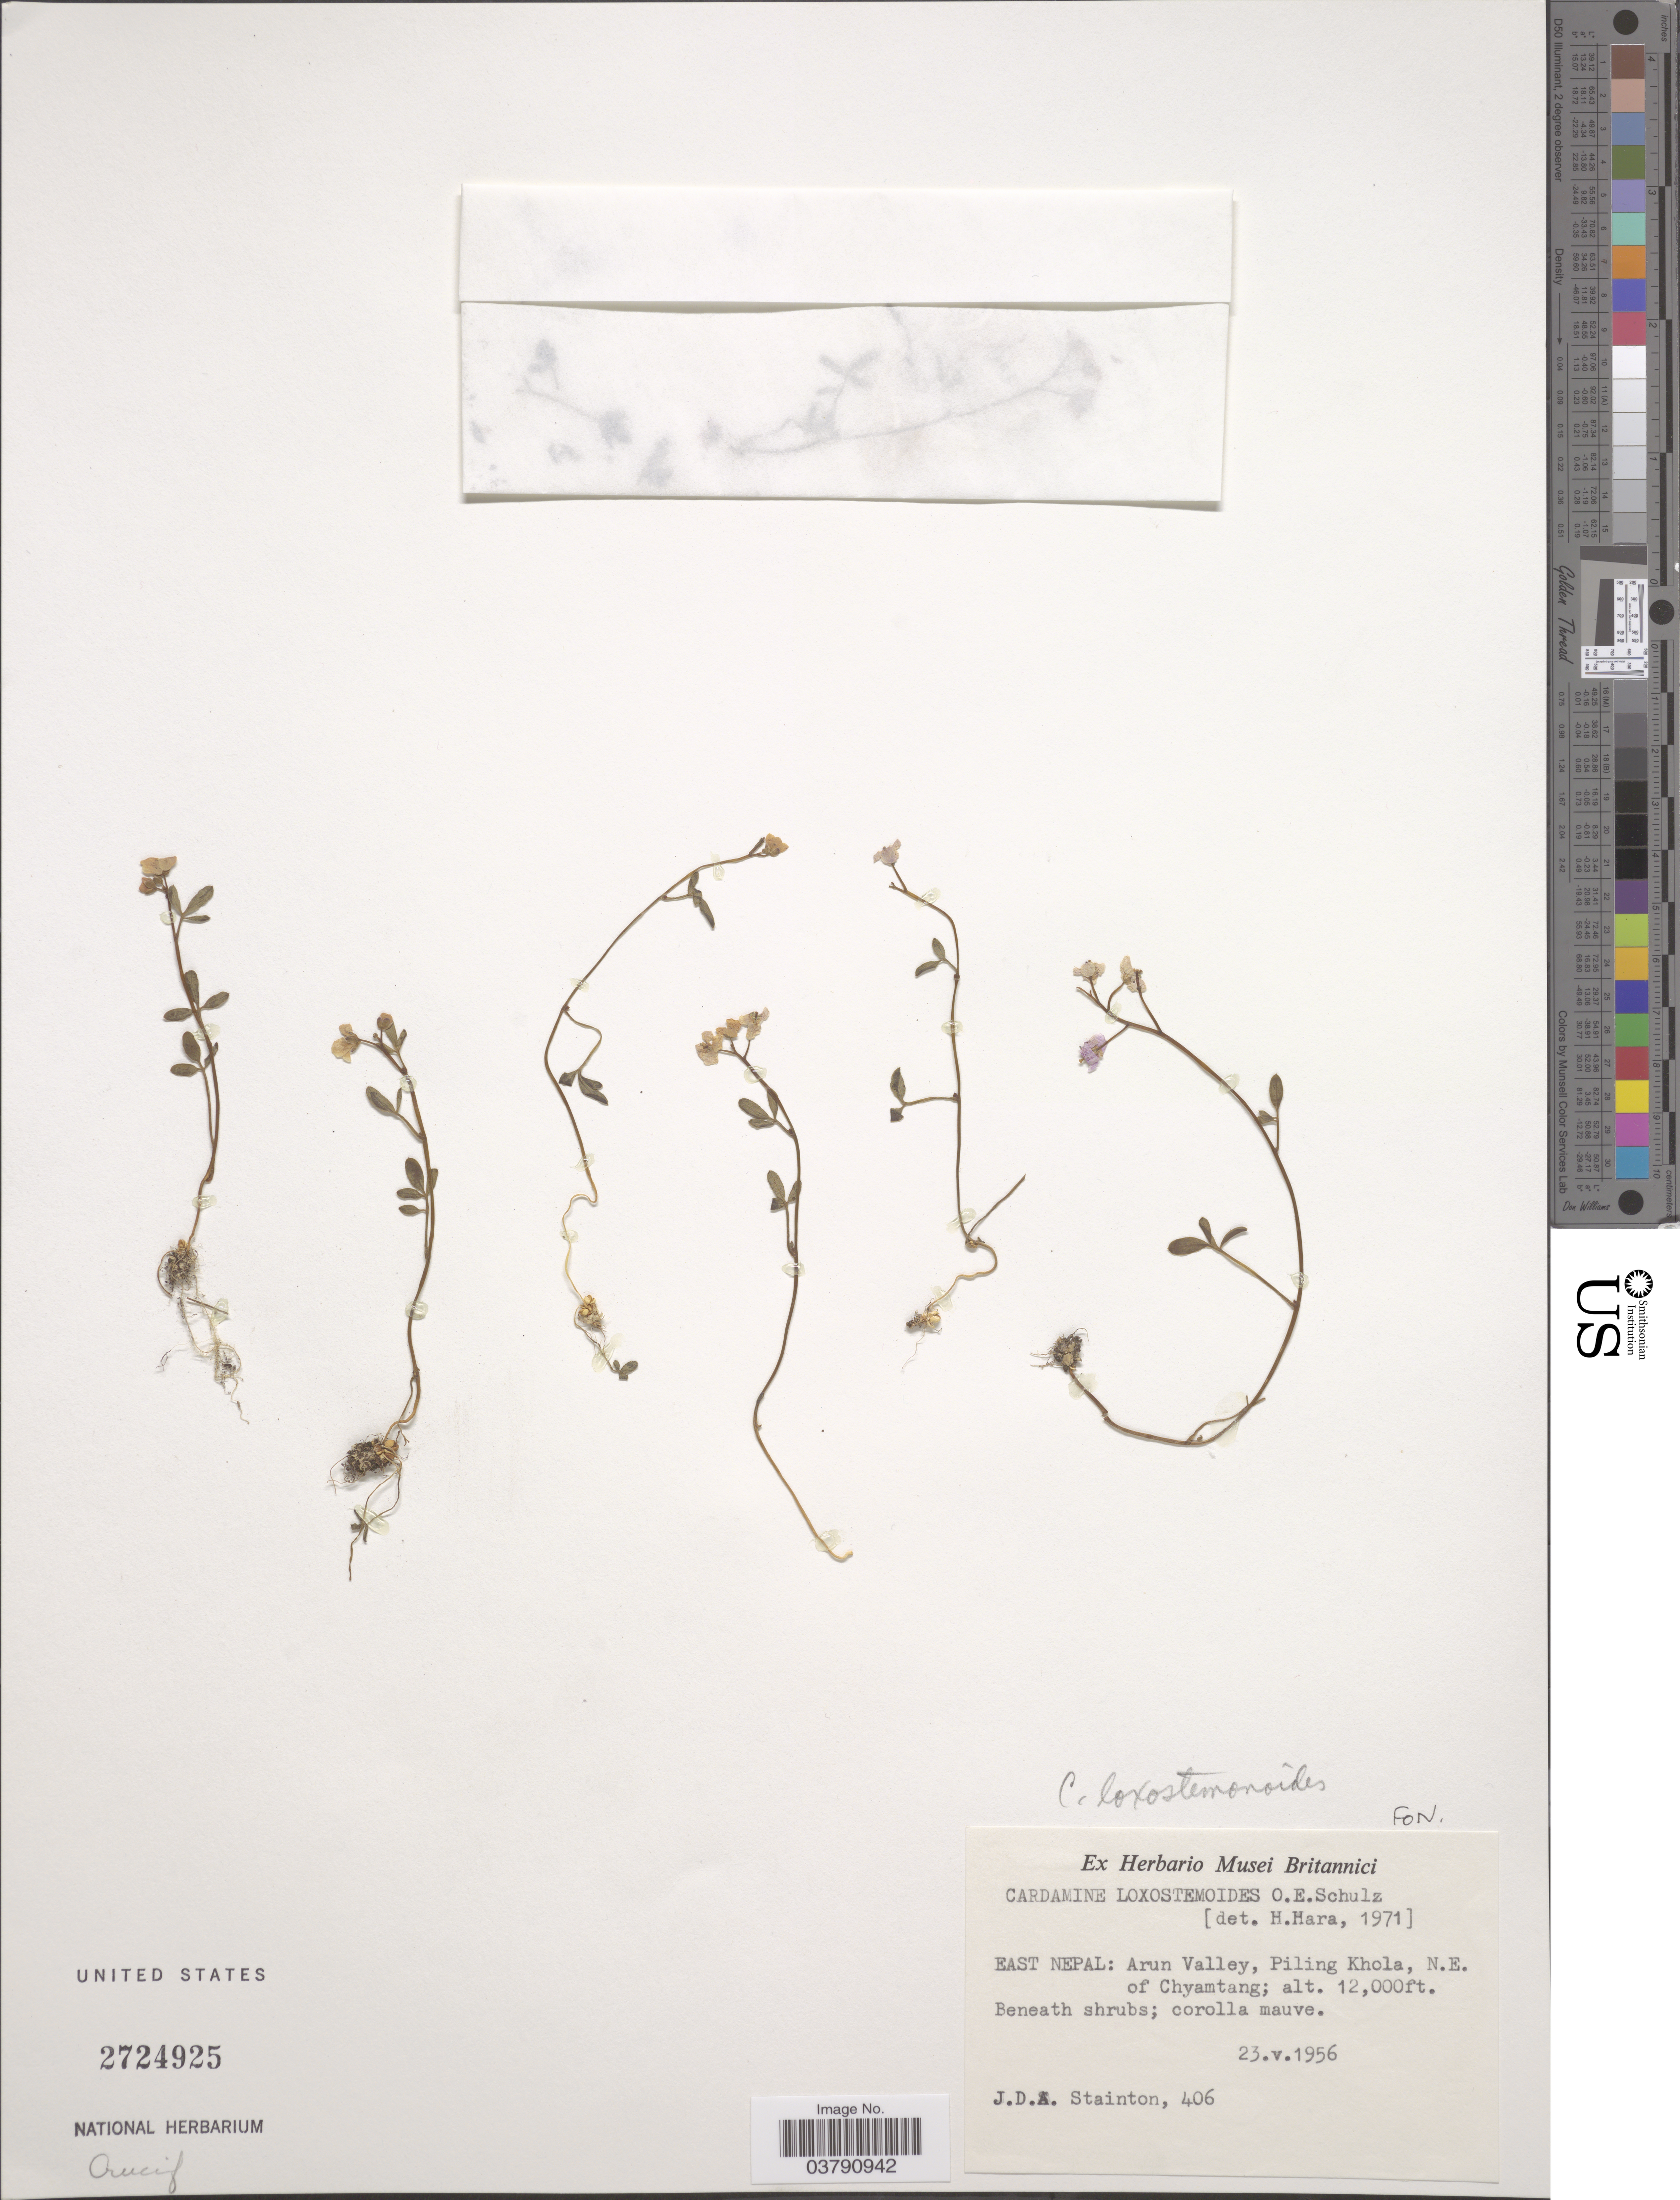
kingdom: Plantae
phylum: Tracheophyta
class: Magnoliopsida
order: Brassicales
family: Brassicaceae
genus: Cardamine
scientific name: Cardamine loxostemonoides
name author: O.E. Schulz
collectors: J. Stainton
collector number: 406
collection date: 1956-05-23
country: Nepal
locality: East Nepal: Arun valley, Piling Khola, N.E. of Chyamtang.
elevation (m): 3658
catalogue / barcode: US 2724925